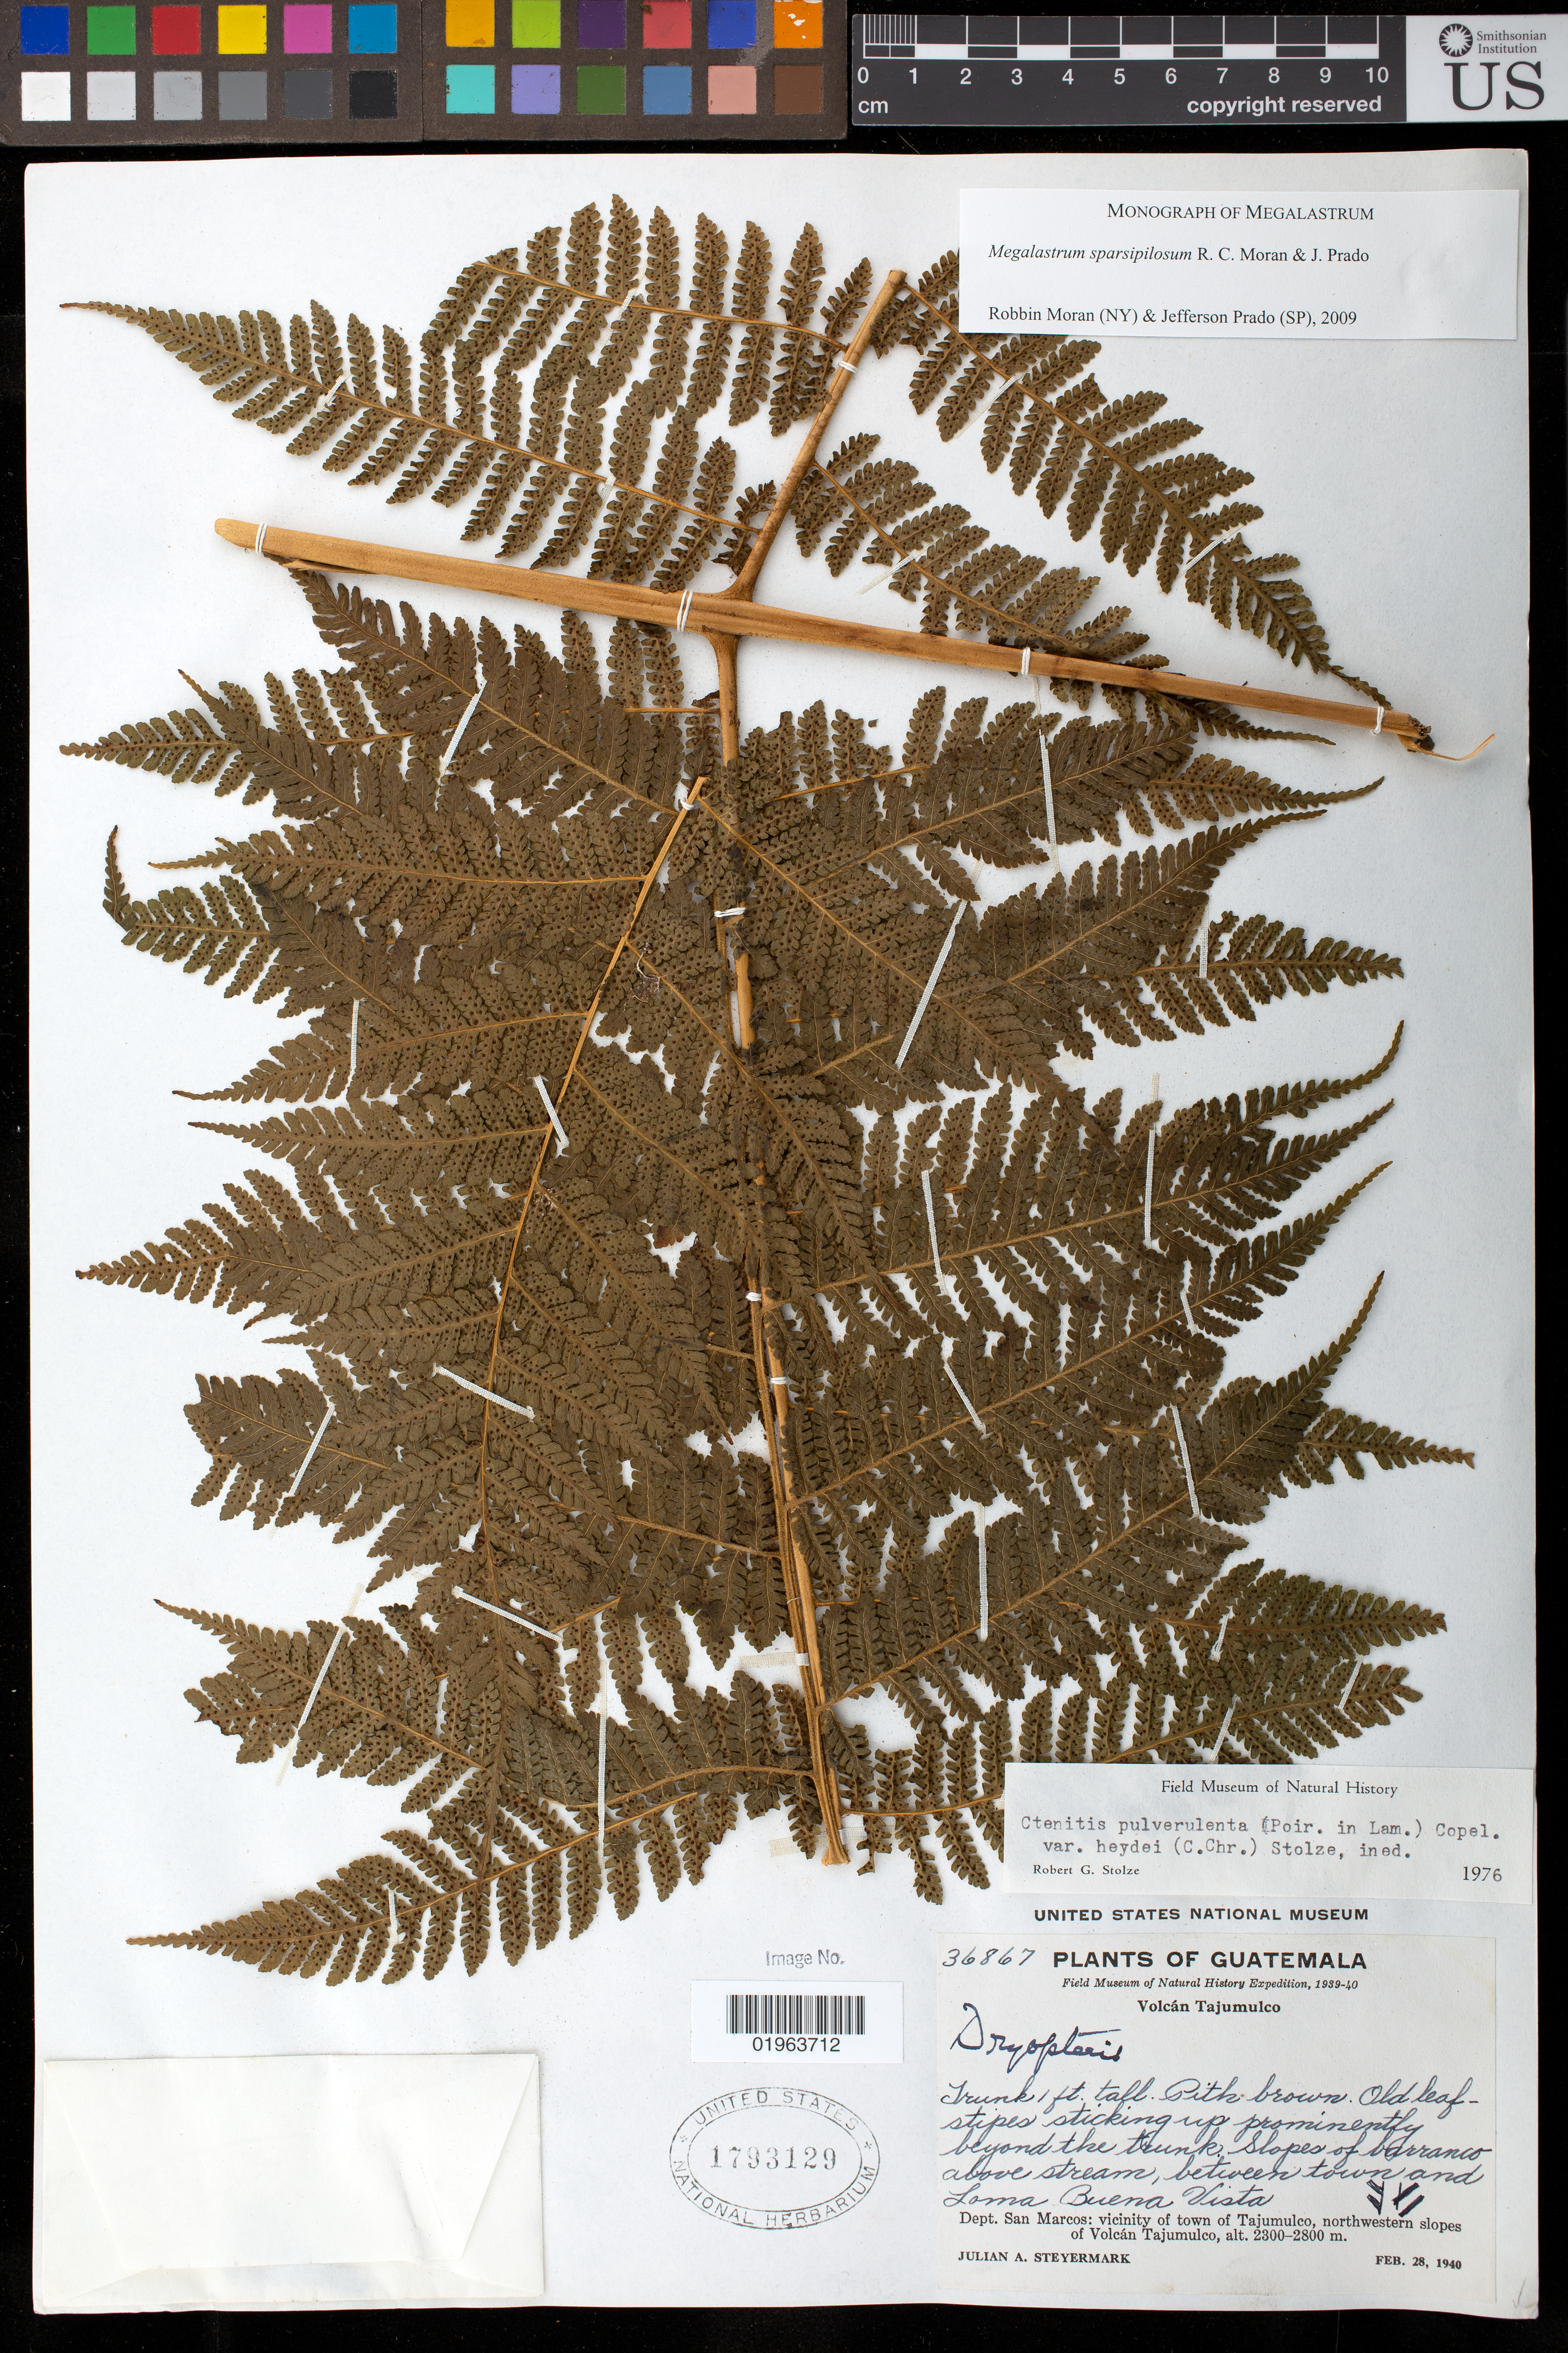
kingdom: Plantae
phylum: Tracheophyta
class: Polypodiopsida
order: Polypodiales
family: Dryopteridaceae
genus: Megalastrum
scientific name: Megalastrum sparsipilosum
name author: R.C. Moran & J. Prado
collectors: J. Steyermark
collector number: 36867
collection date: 1940-02-28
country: Guatemala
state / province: San Marcos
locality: Vicinity of town of Tajumulco, northwestern slopes of Volcán Tajumulco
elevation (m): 2300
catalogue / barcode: US 1793129